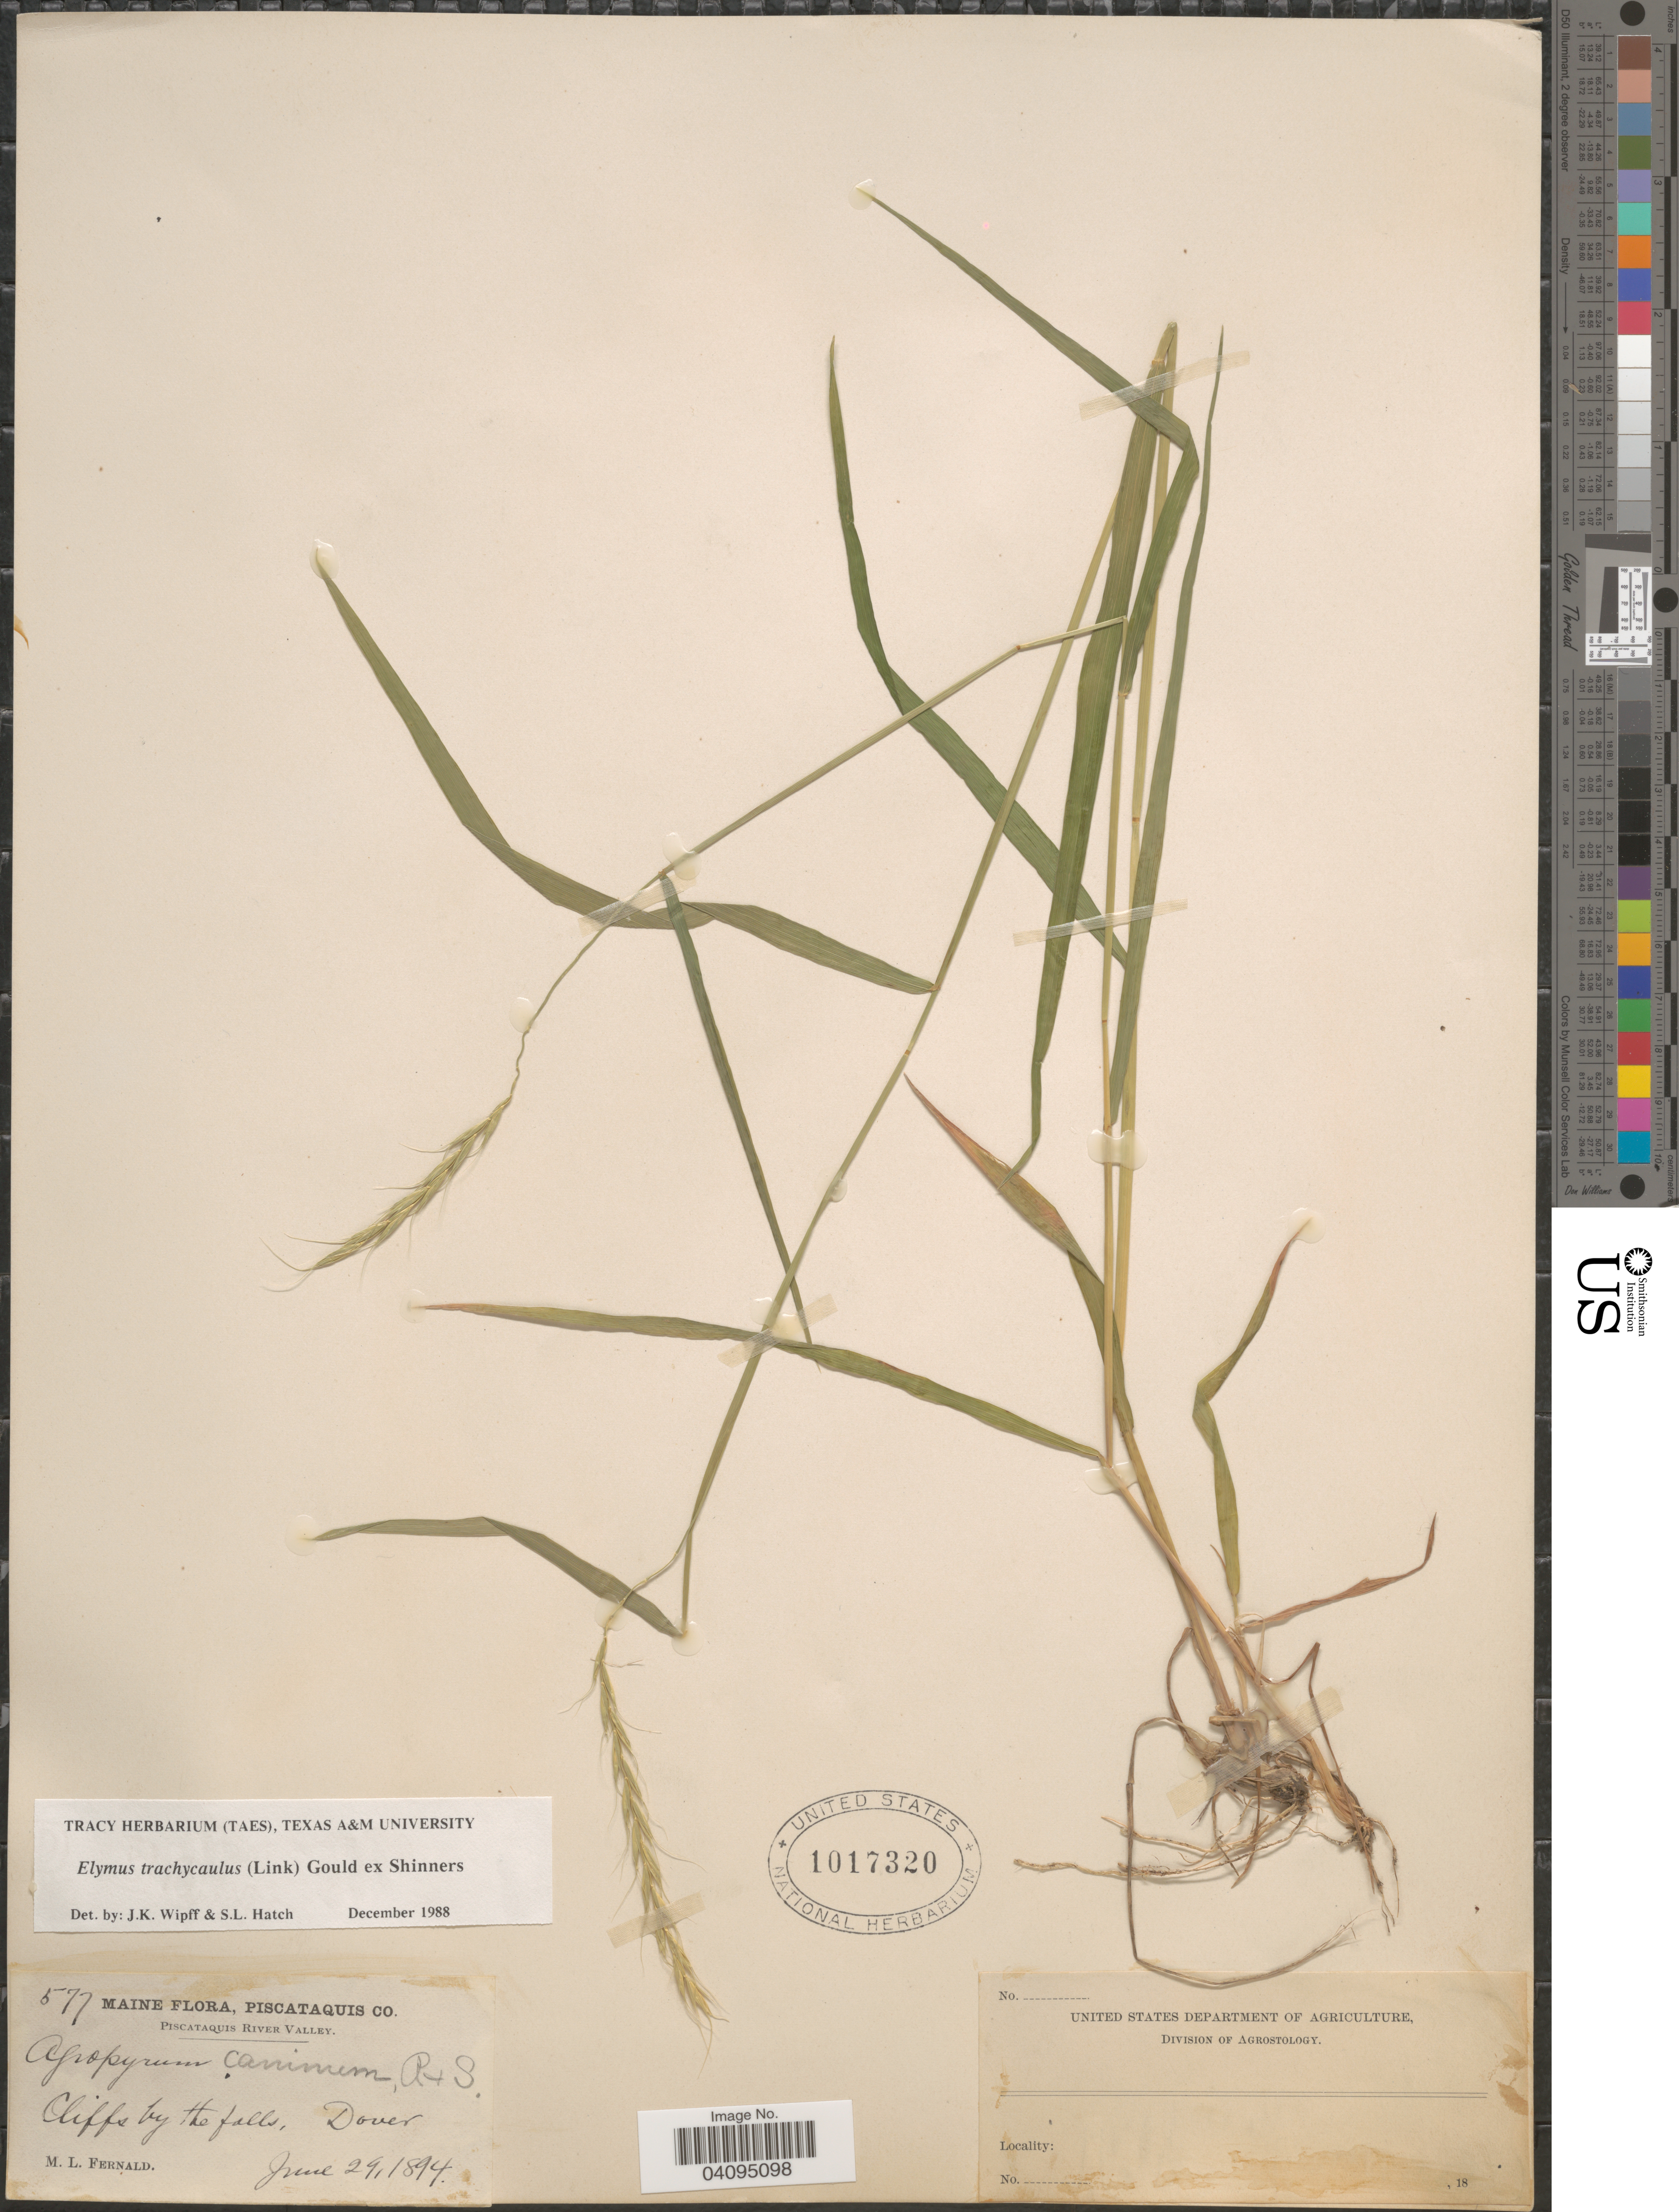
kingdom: Plantae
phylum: Tracheophyta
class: Liliopsida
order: Poales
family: Poaceae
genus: Elymus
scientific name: Elymus trachycaulus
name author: (Link) Gould ex Shinners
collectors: M. L. Fernald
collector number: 577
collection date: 1894-06-29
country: United States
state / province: Maine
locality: Piscataquis Co. Piscataquis River Valley. Cliffs by the falls. Dover.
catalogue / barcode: US 1017320